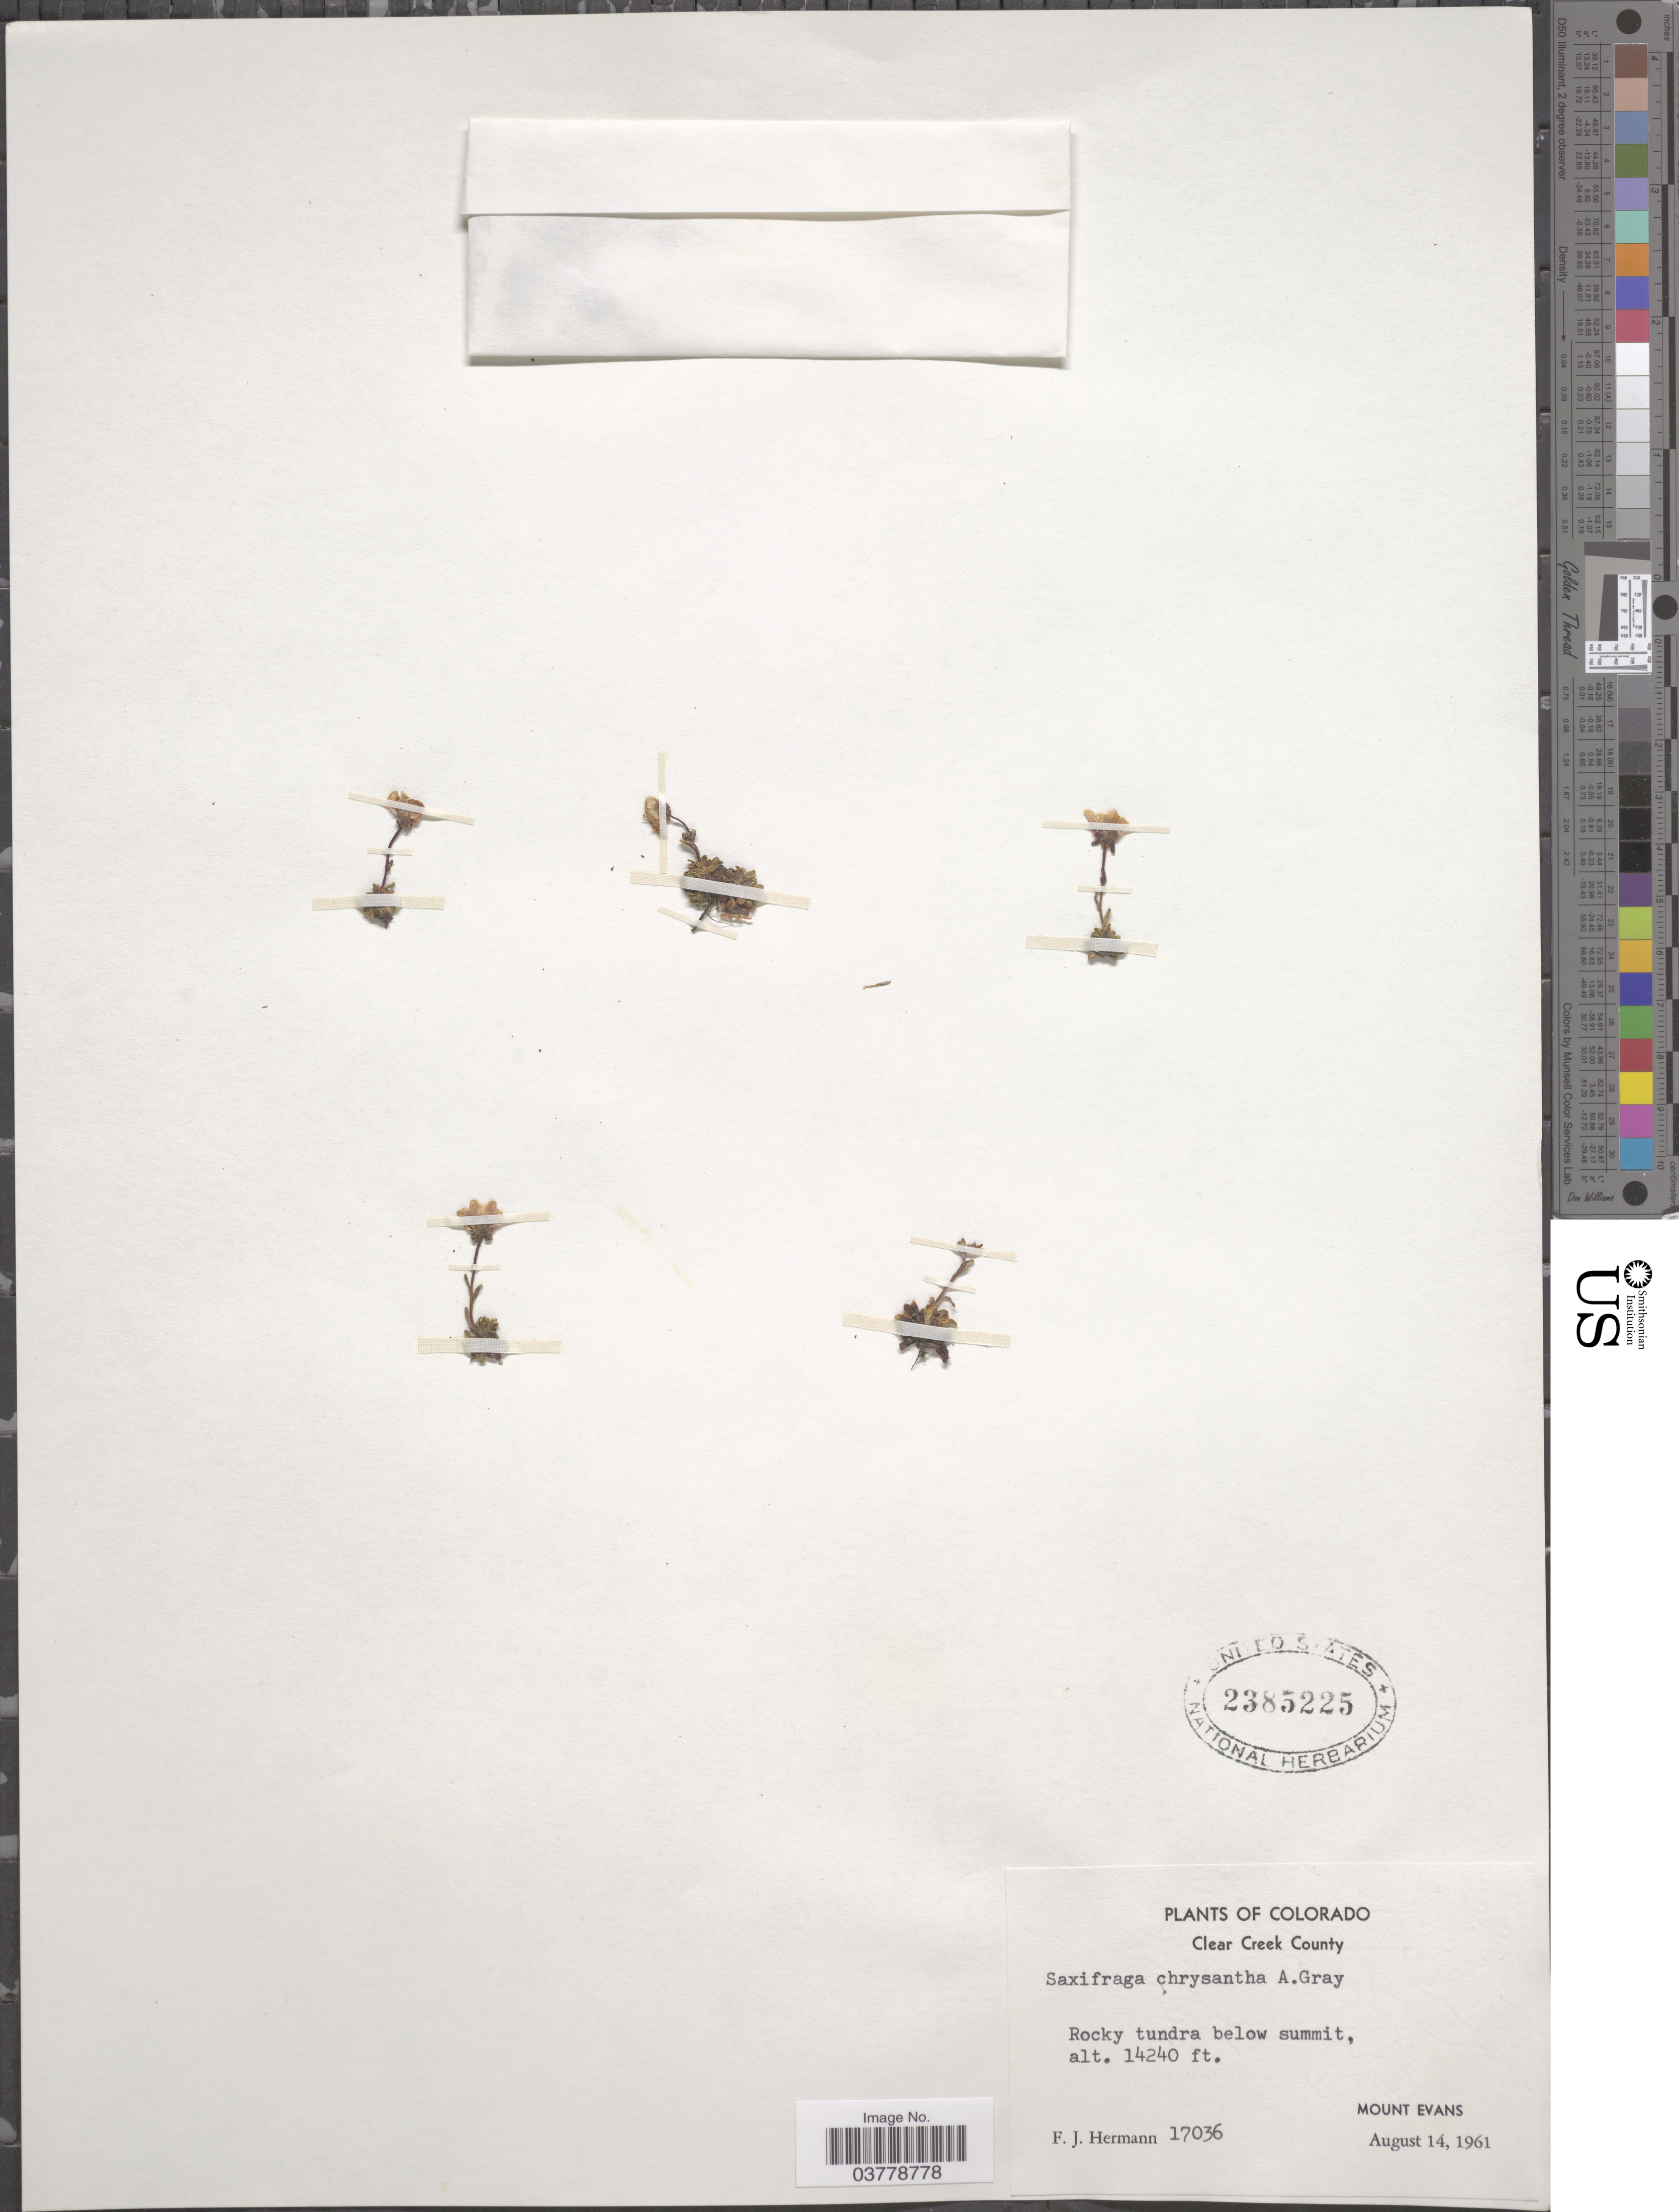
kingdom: Plantae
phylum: Tracheophyta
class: Magnoliopsida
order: Saxifragales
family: Saxifragaceae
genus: Saxifraga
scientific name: Saxifraga chrysantha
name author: A. Gray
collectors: F. J. Hermann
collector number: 17036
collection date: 1961-08-14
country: United States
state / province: Colorado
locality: Clear Creek County. Rocky tundra below summit, Mount Evans.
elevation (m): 4340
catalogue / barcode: US 2385225